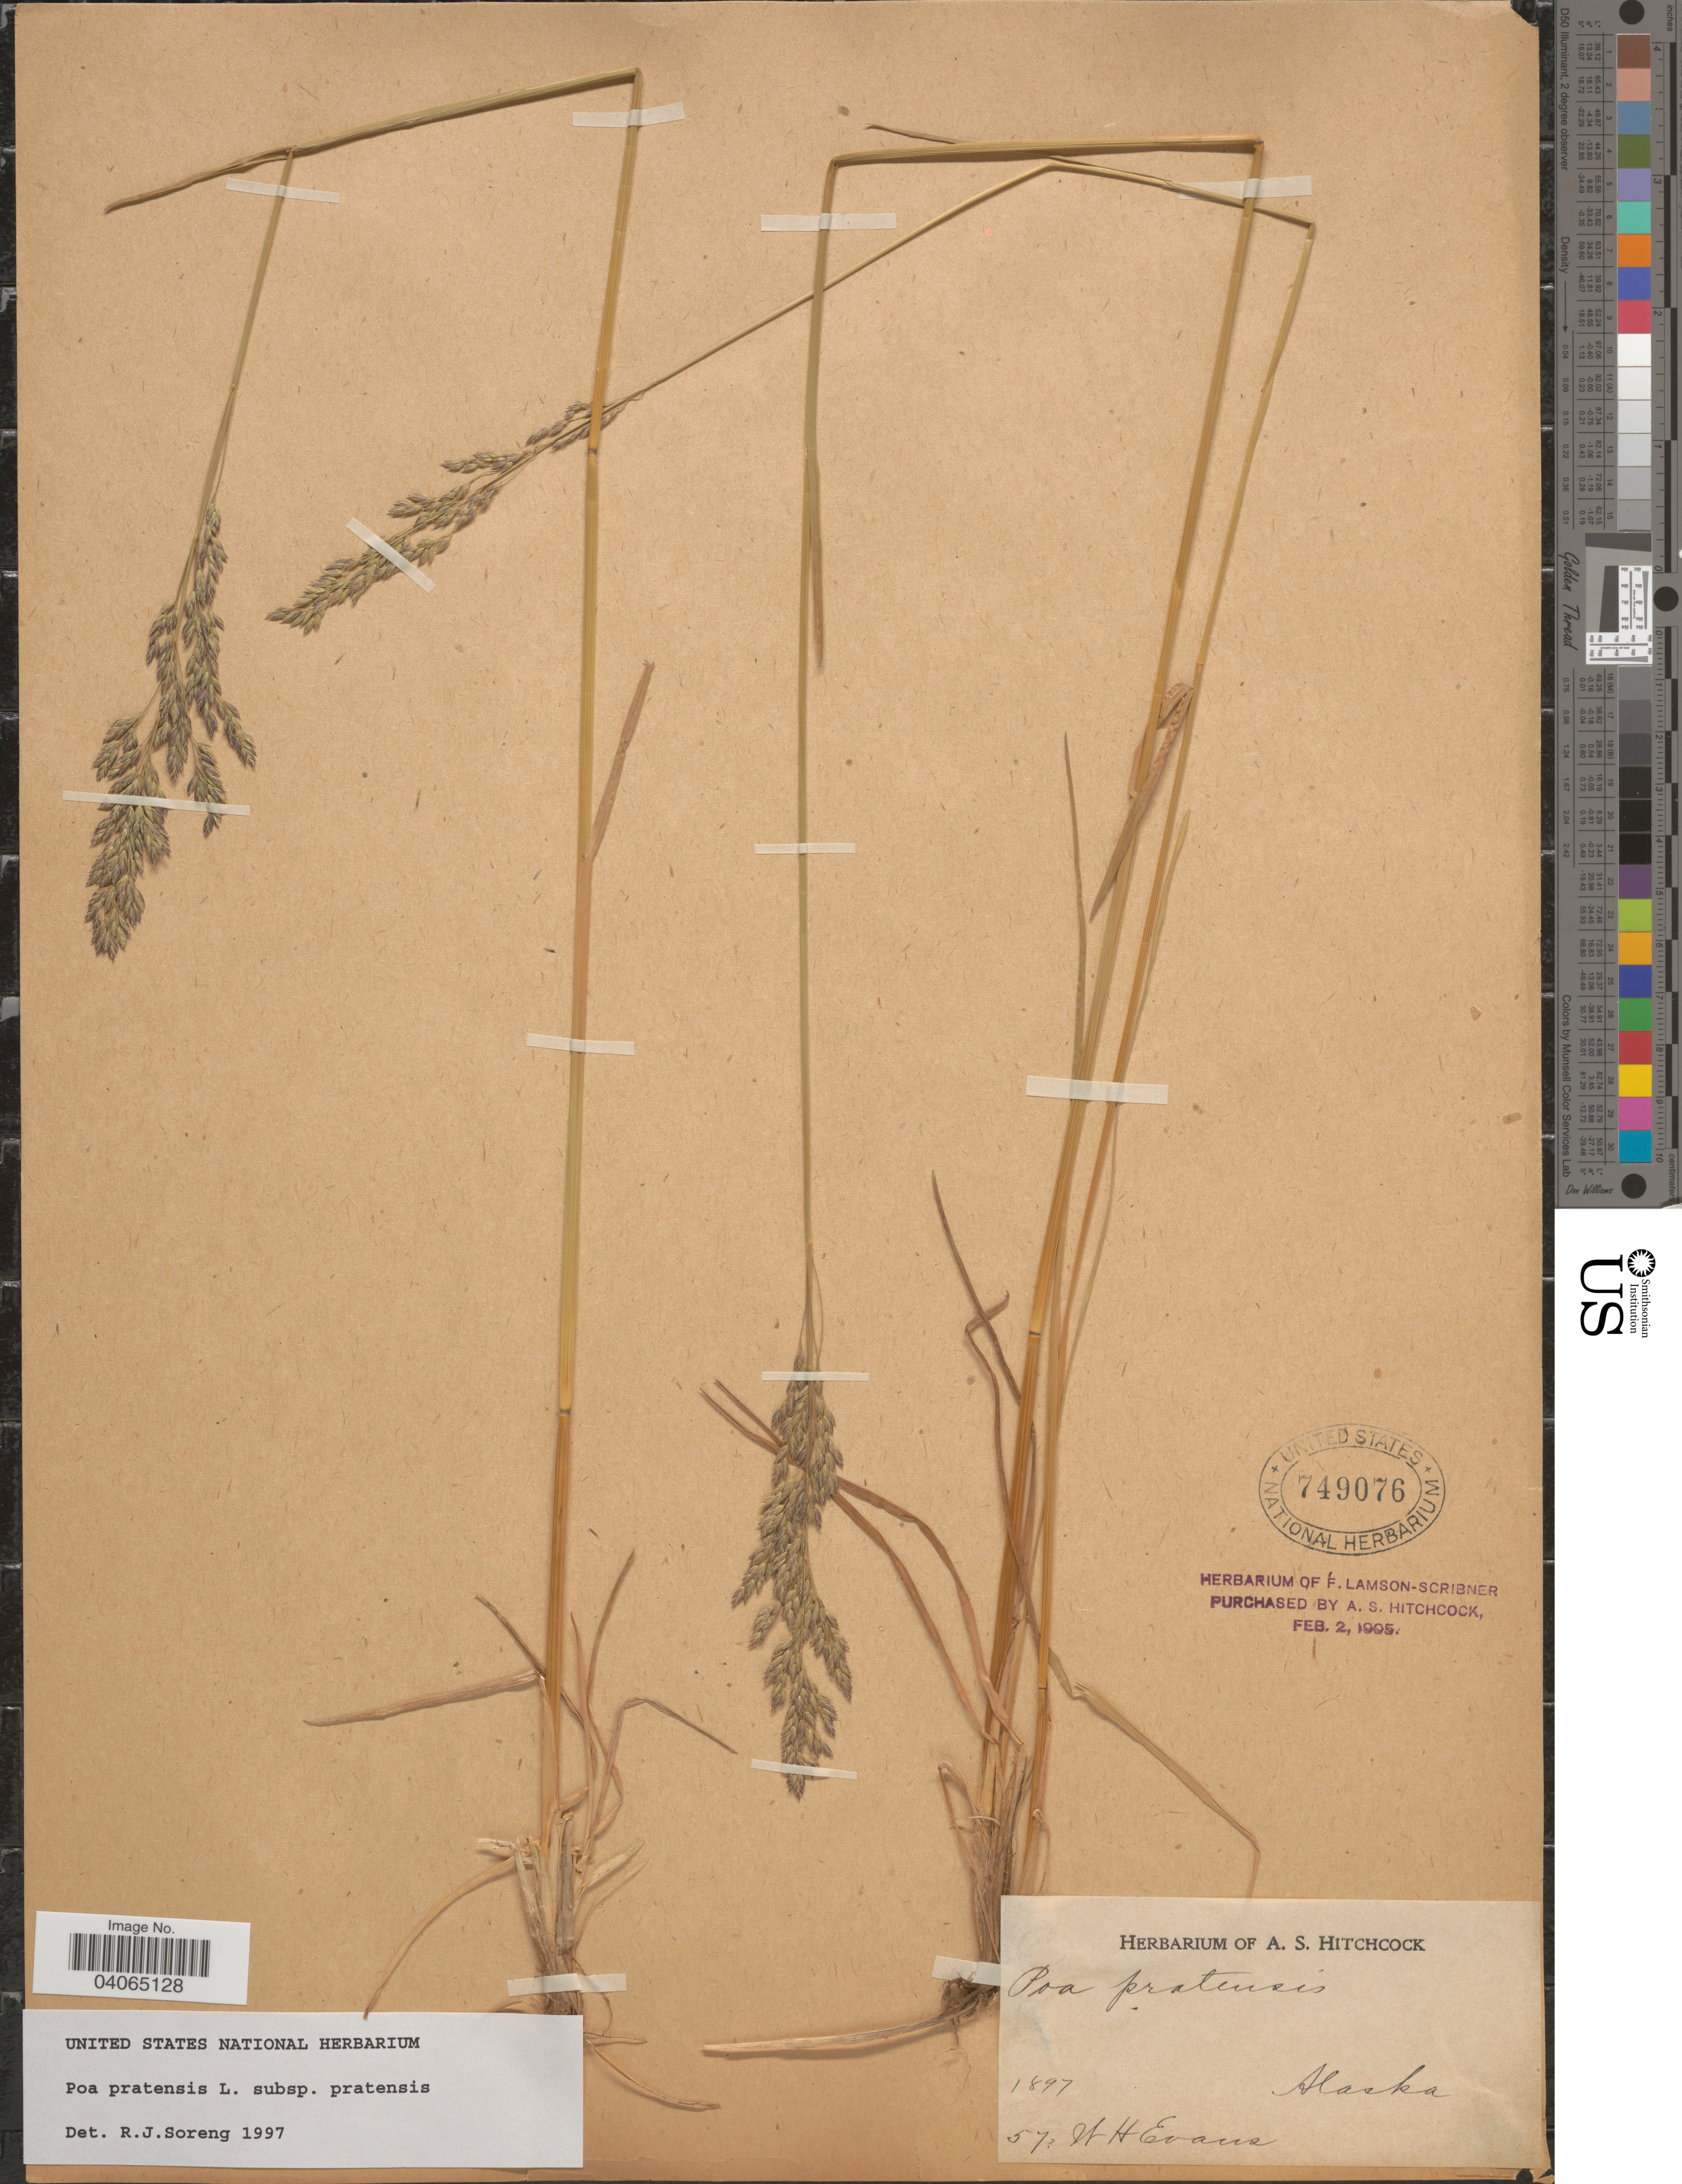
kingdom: Plantae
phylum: Tracheophyta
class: Liliopsida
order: Poales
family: Poaceae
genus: Poa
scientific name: Poa pratensis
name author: L.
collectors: W. H. Evans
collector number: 57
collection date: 1897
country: United States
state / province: Alaska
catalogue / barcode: US 749076